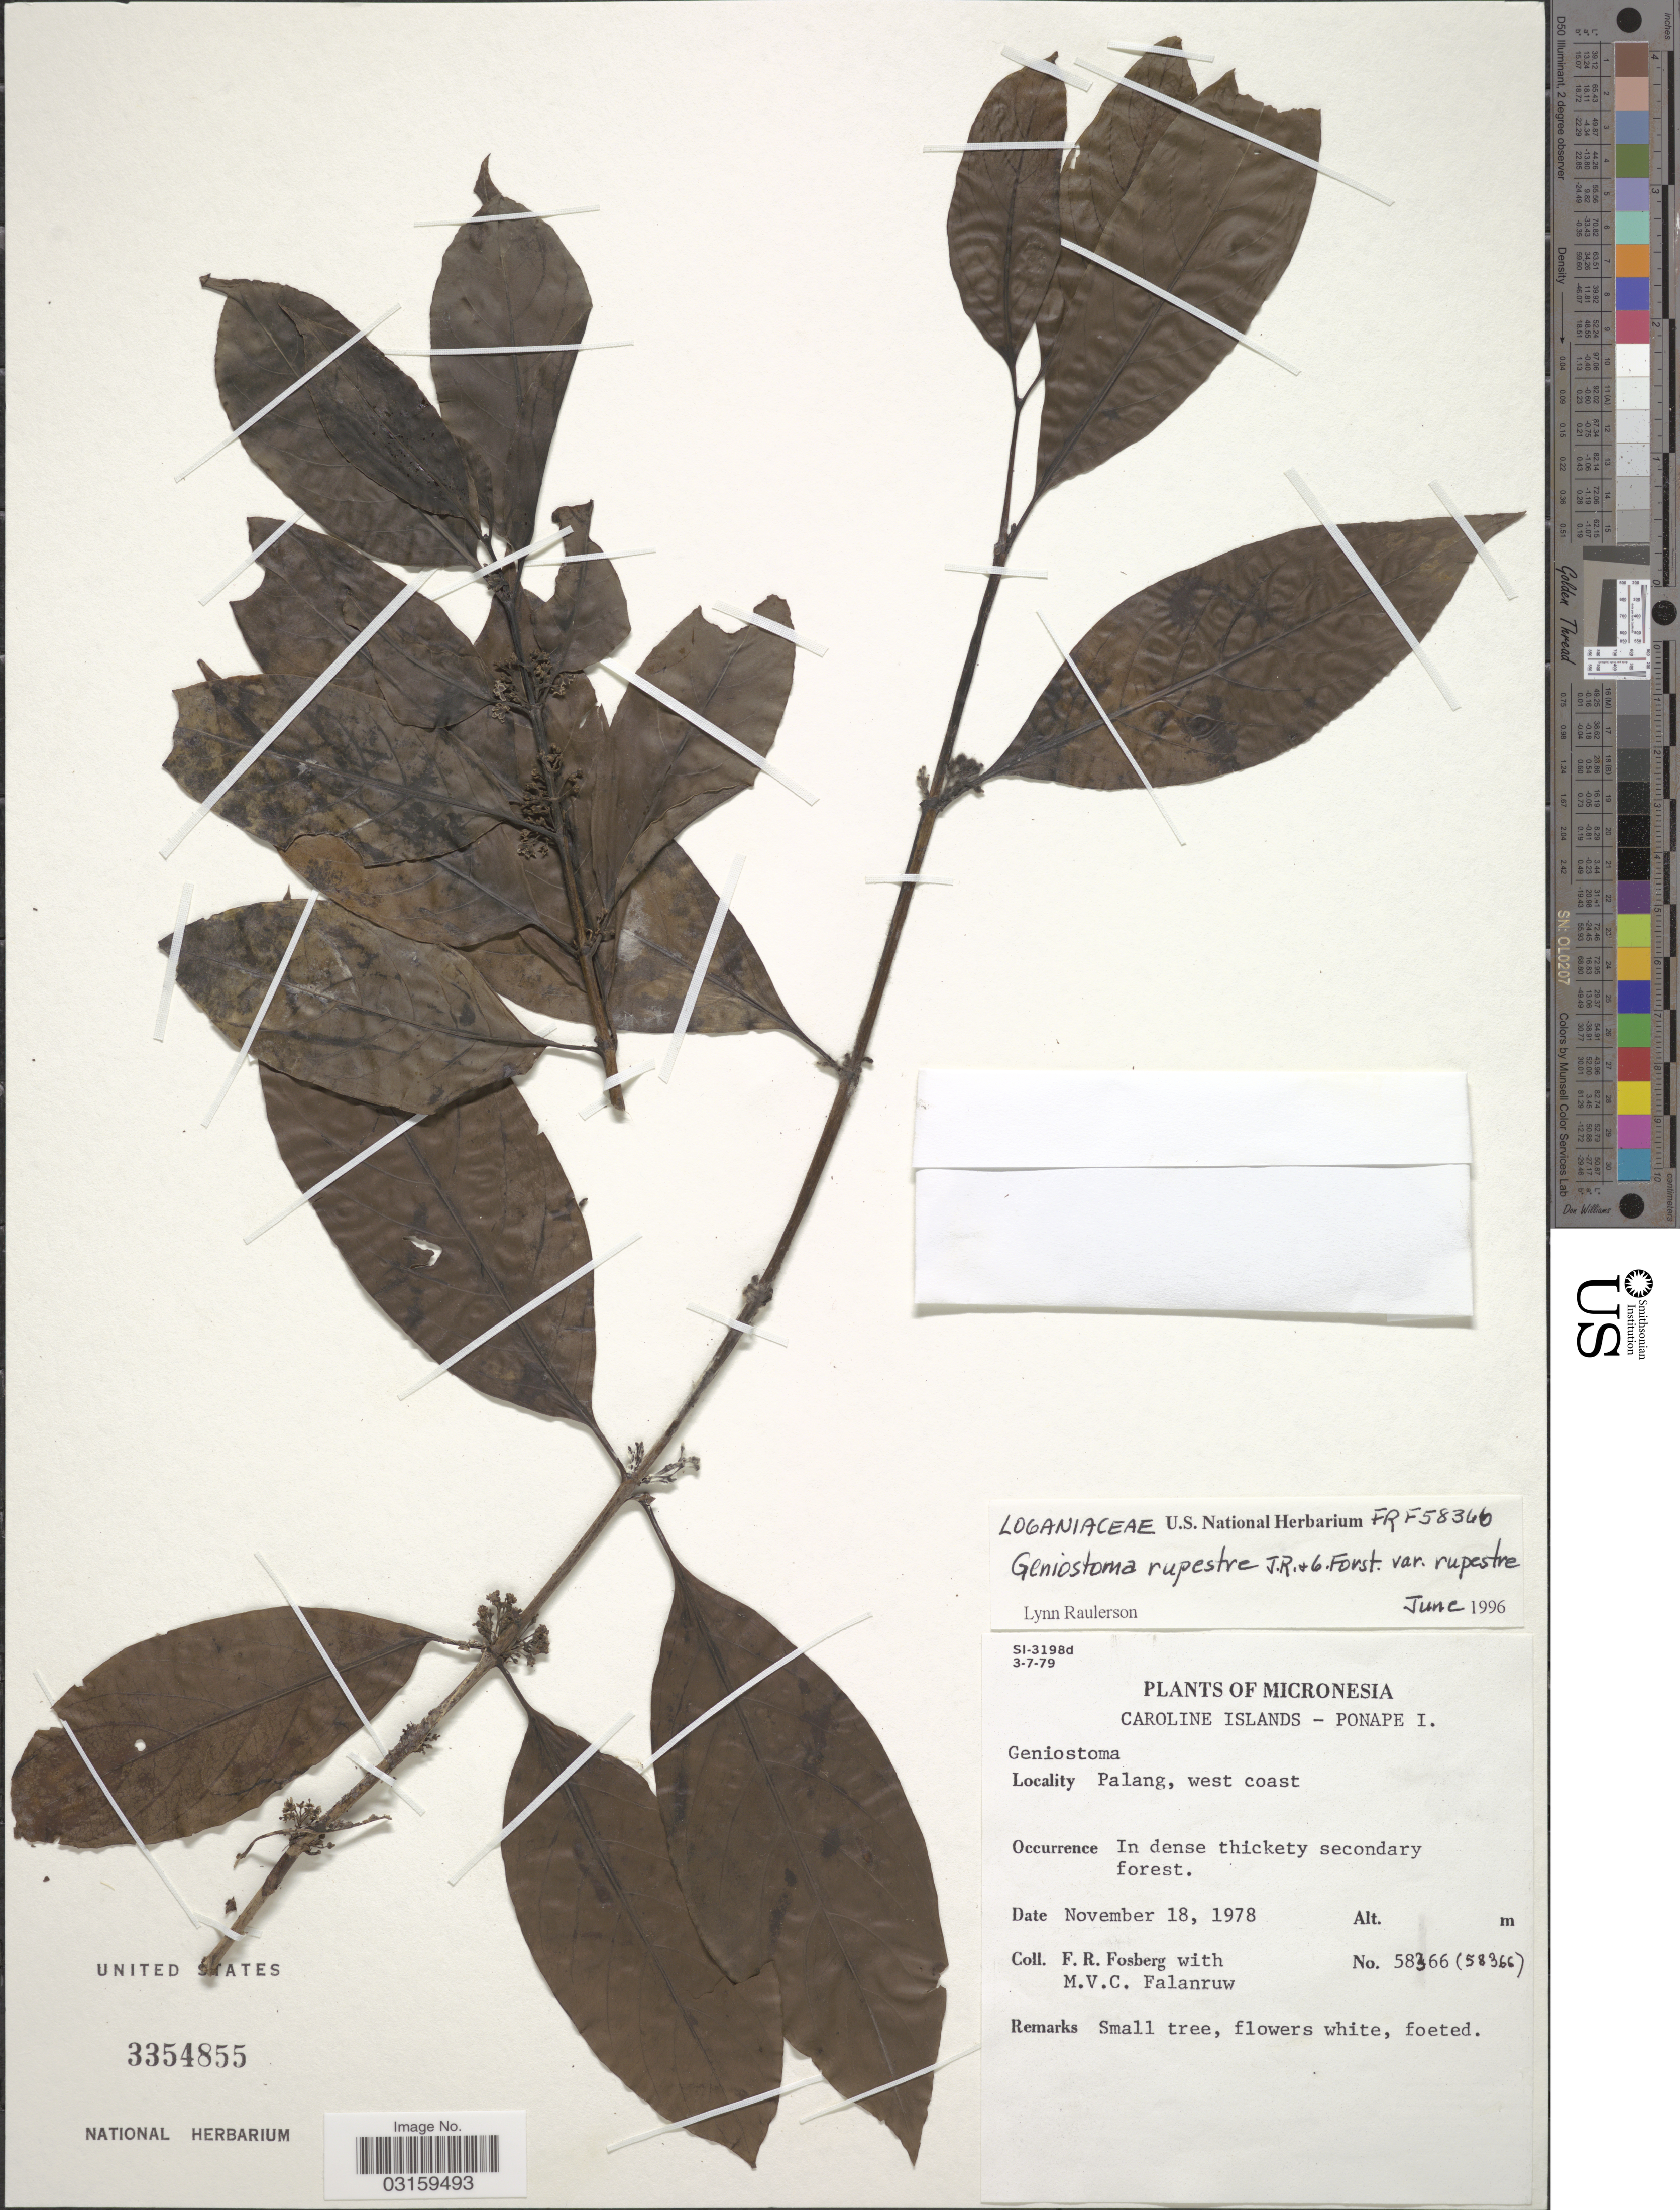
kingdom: Plantae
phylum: Tracheophyta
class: Magnoliopsida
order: Gentianales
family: Loganiaceae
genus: Geniostoma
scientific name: Geniostoma rupestre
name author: J.R. Forst. & G. Forst.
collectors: F. R. Fosberg & M. V. Falanruw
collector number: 58366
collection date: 1978-11-18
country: Micronesia, Federated States of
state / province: Pohnpei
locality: Caroline Islands - Ponape I. Palang, west coast.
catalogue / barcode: US 3354855